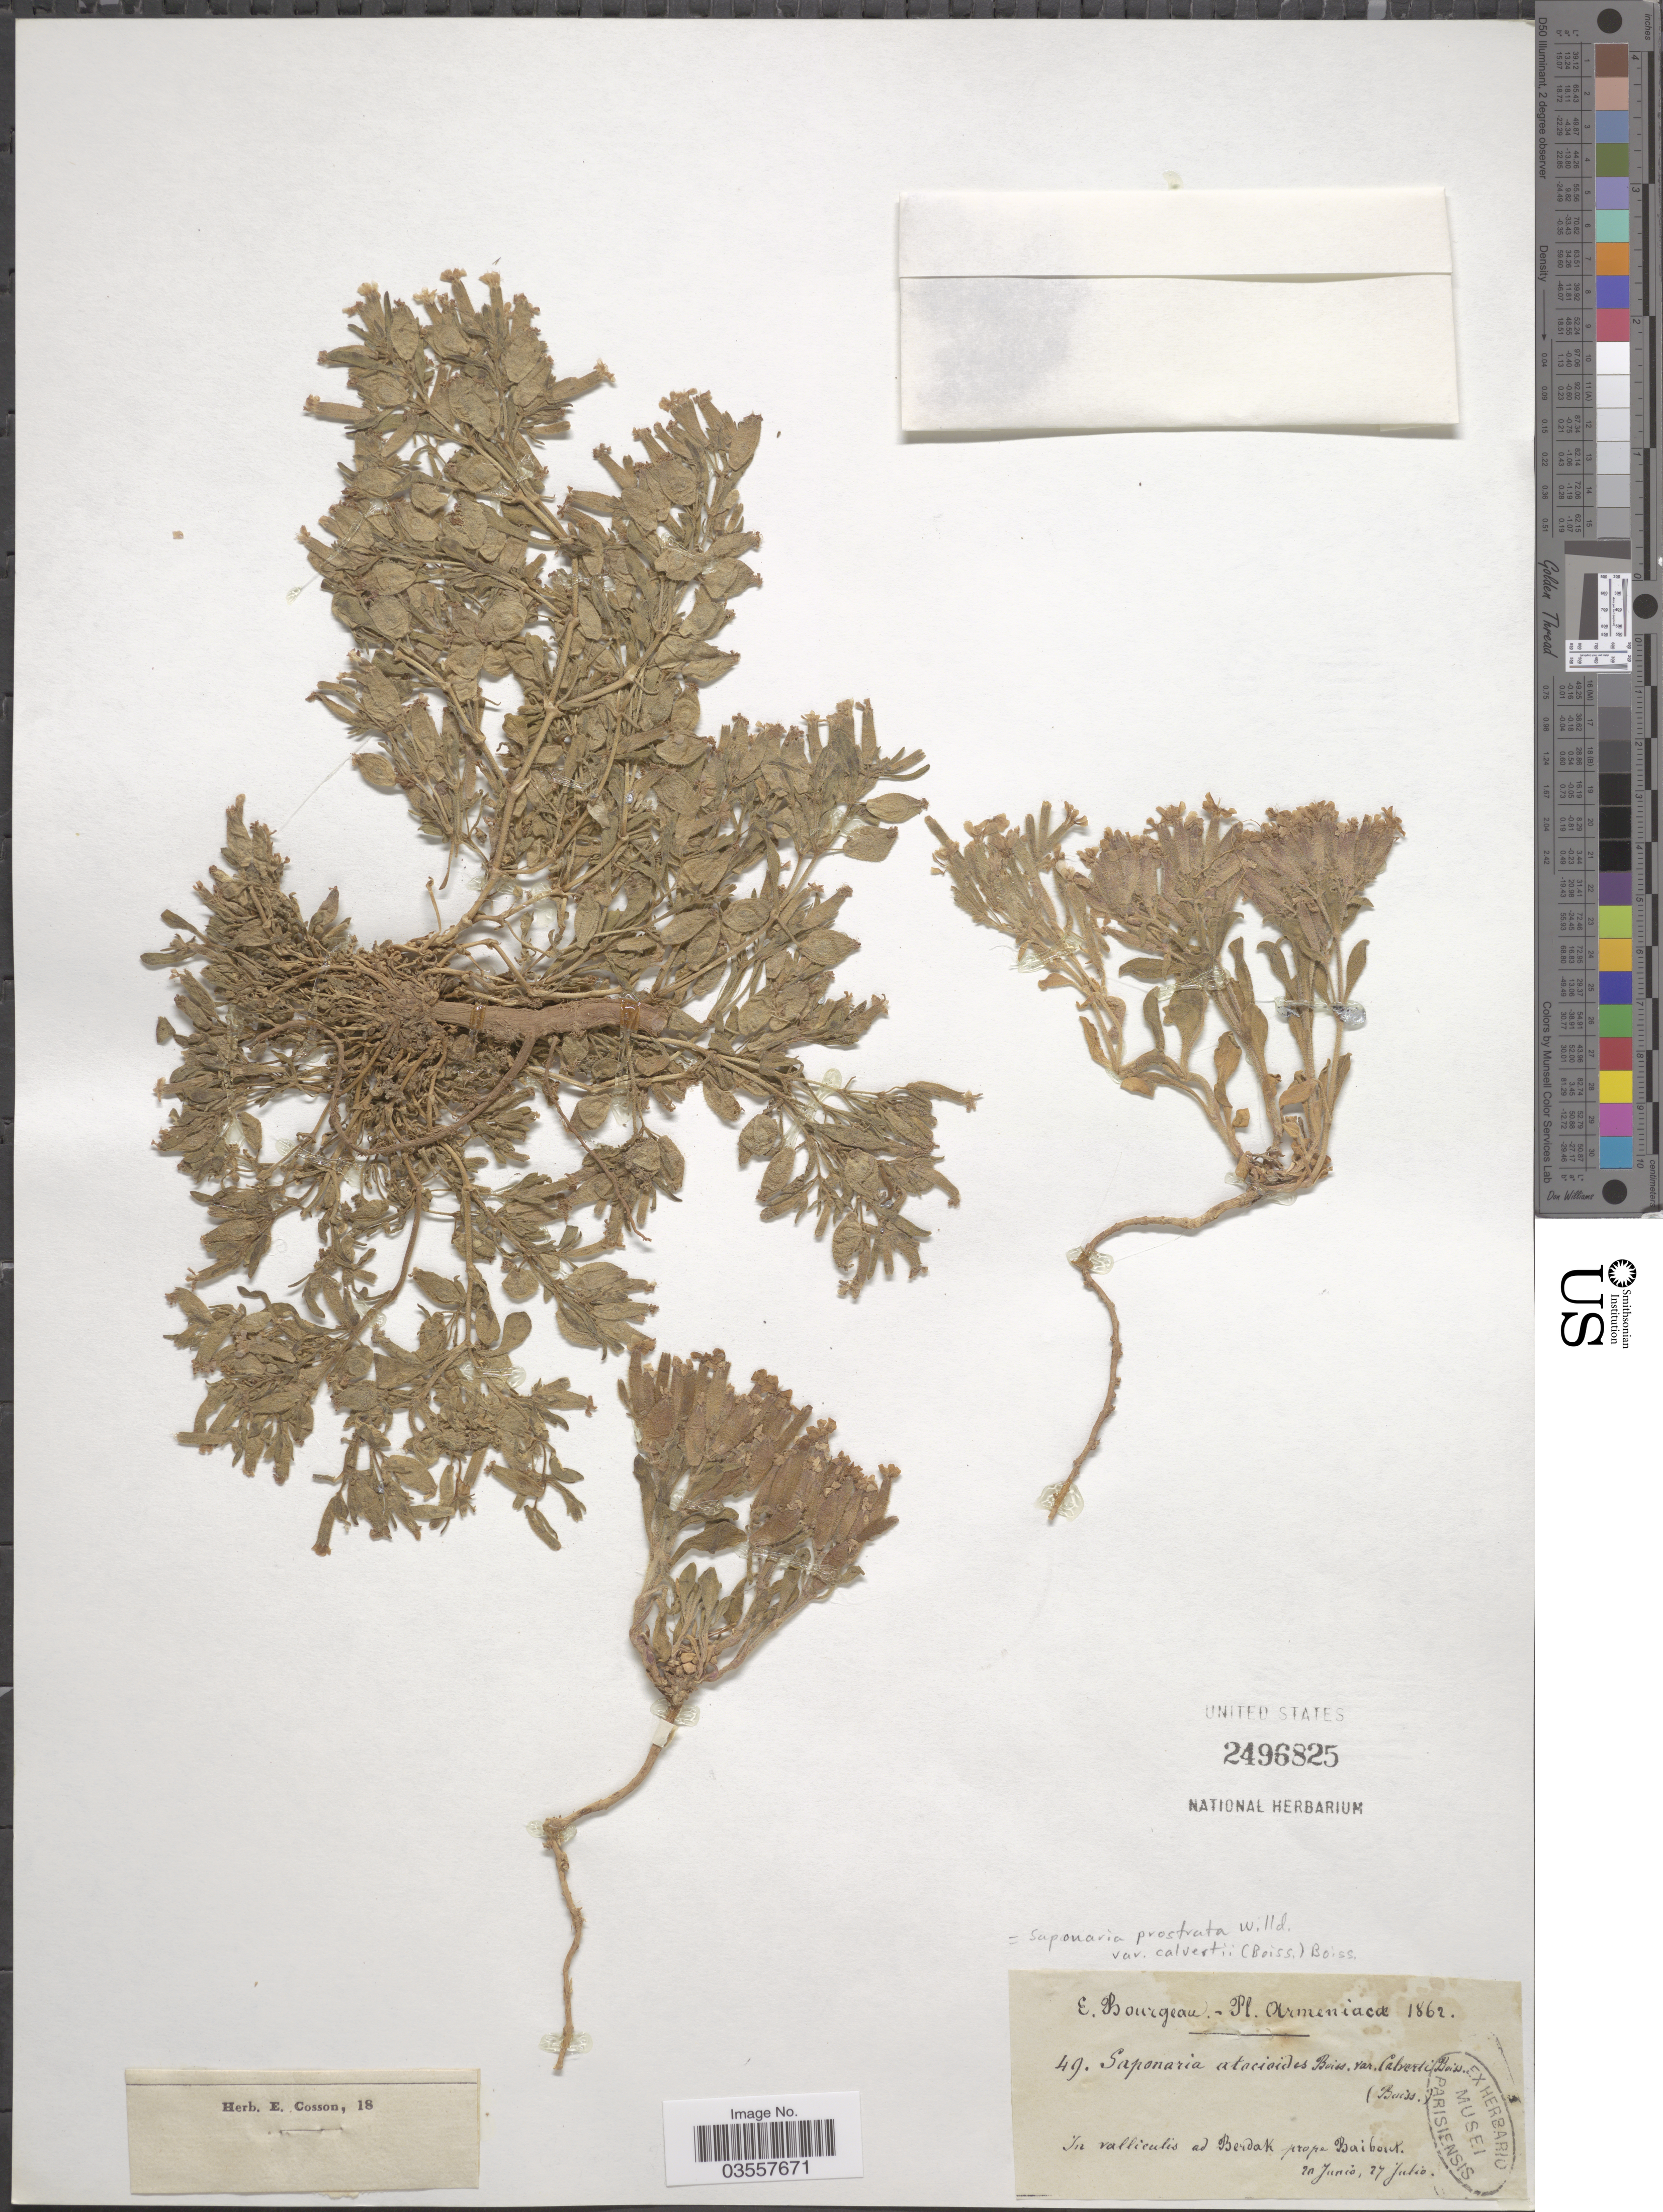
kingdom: Plantae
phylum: Tracheophyta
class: Magnoliopsida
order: Caryophyllales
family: Caryophyllaceae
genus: Saponaria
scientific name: Saponaria prostrata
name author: Willd.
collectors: E. Bourgeau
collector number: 49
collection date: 1862-06-20/1862-07-27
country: Armenia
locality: In valliculis ad Berdak prope Baibout.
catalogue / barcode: US 2496825